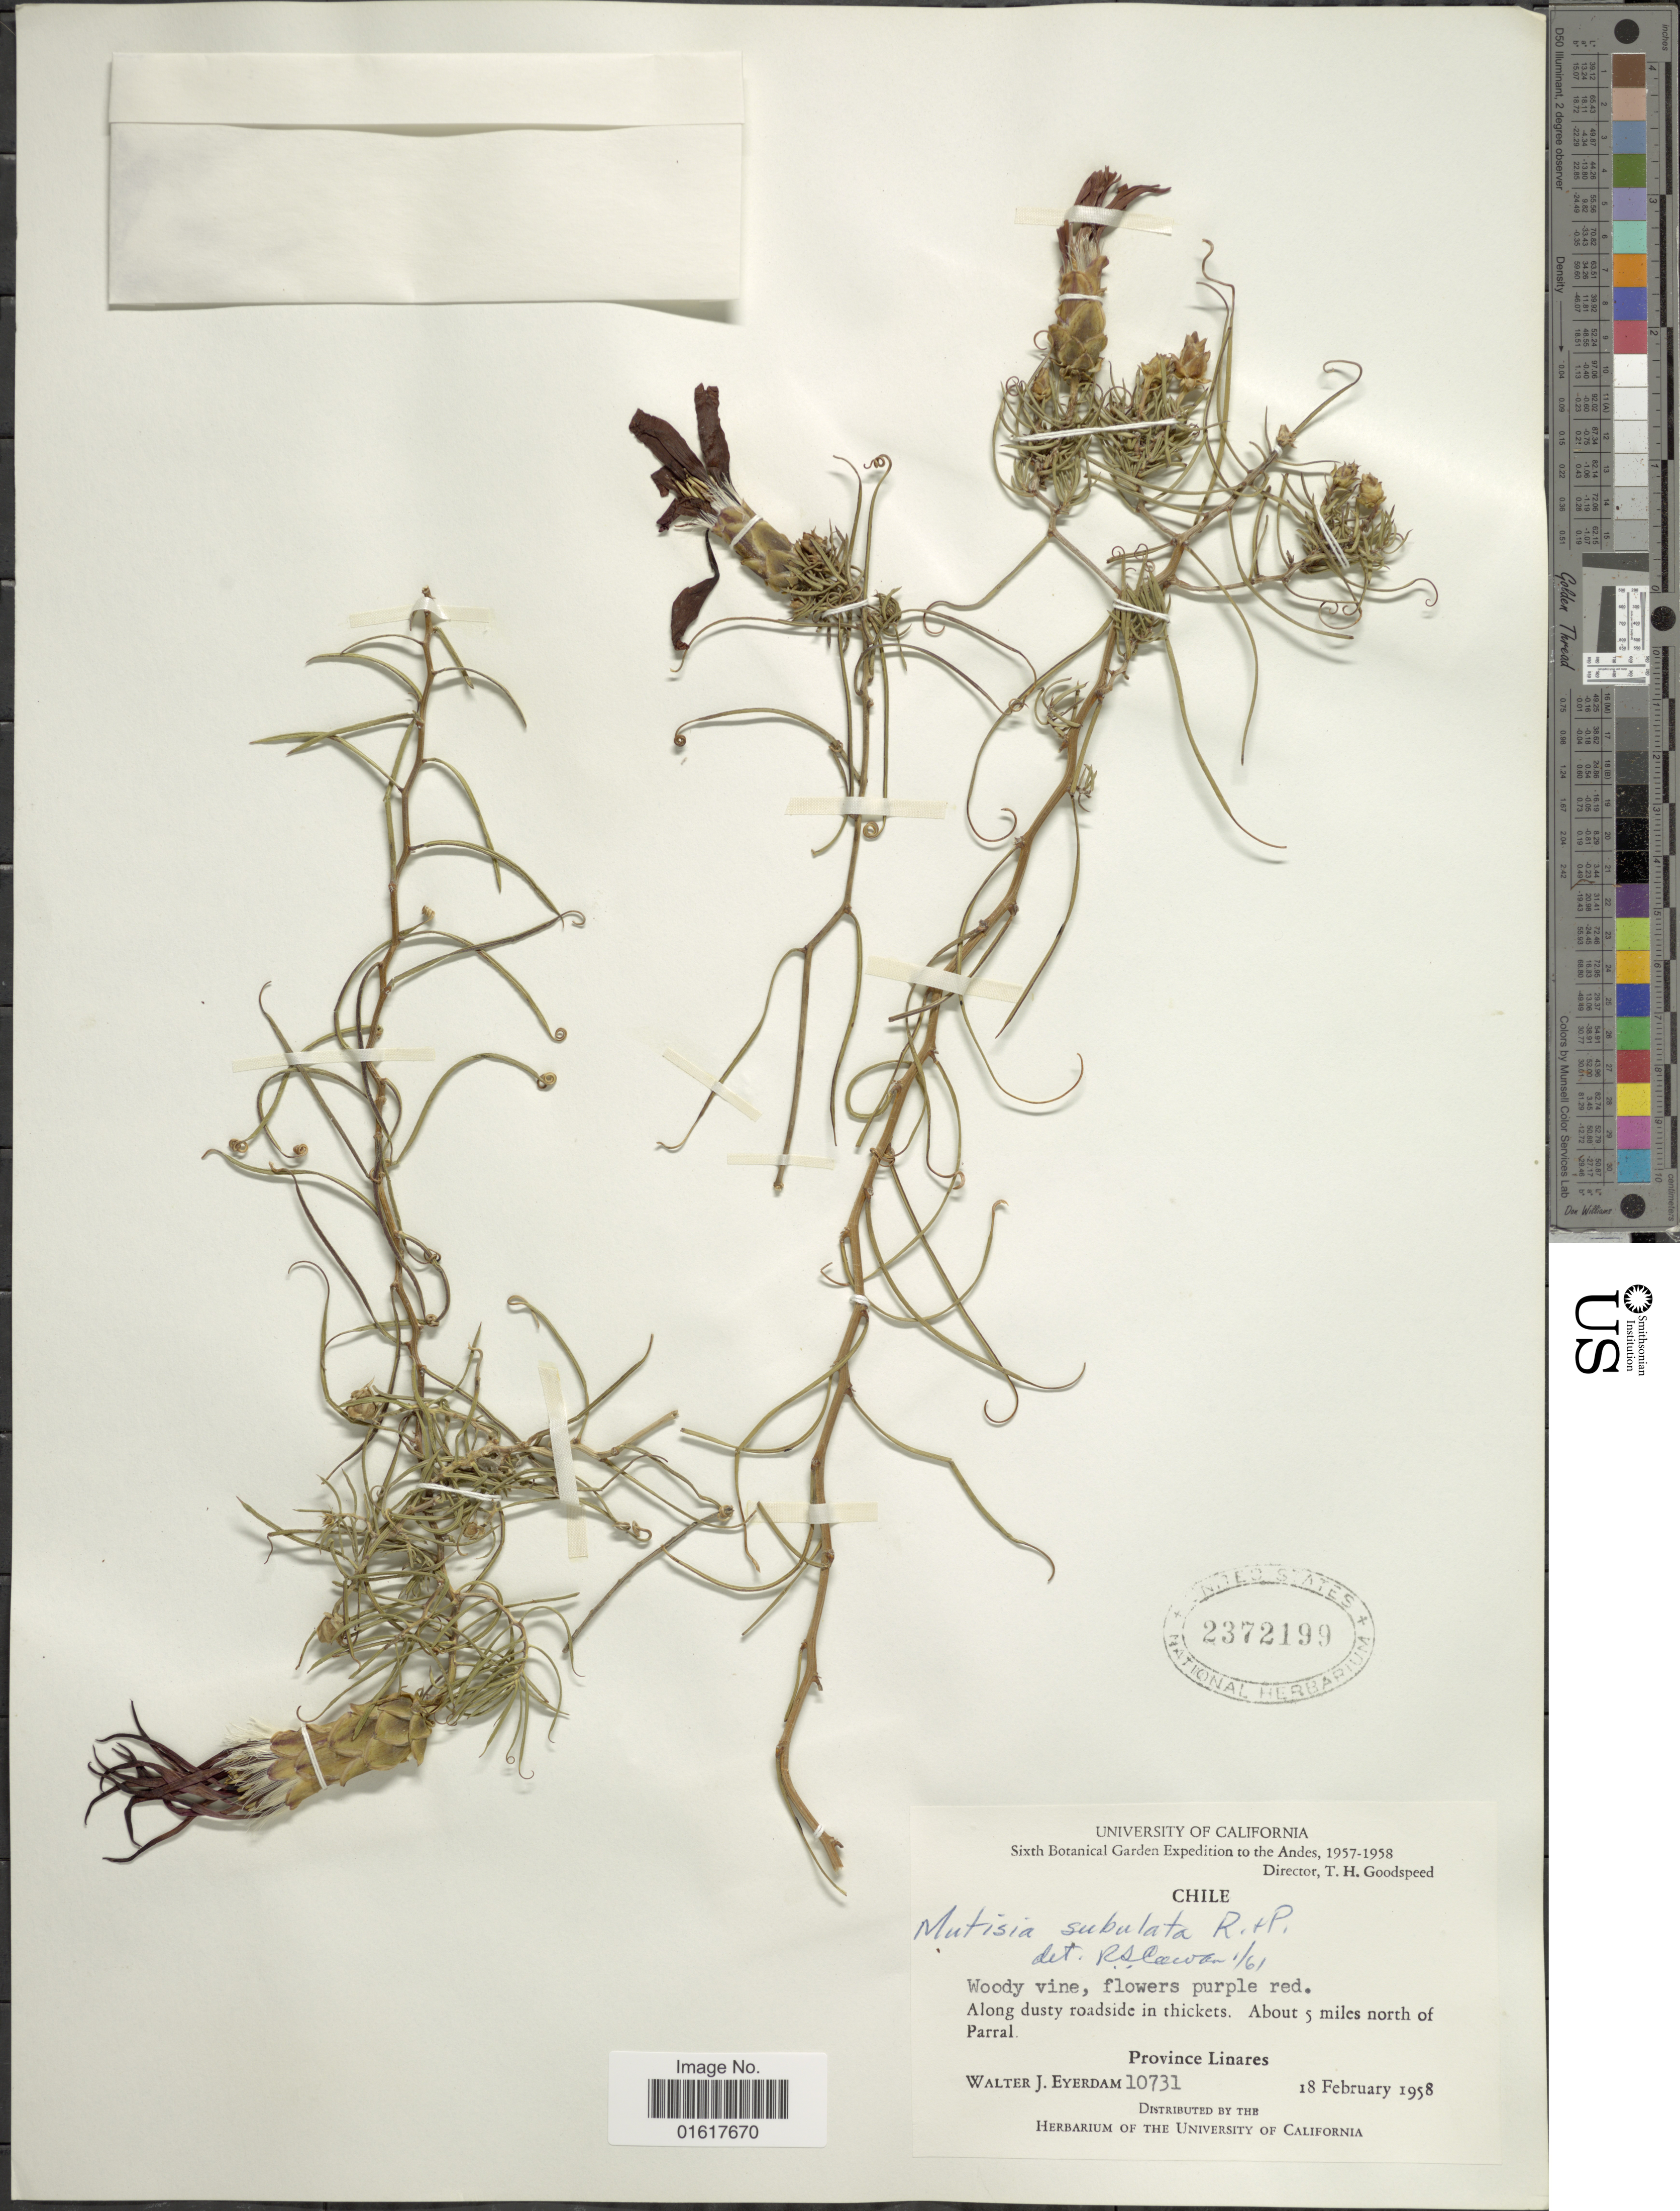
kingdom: Plantae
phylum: Tracheophyta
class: Magnoliopsida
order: Asterales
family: Asteraceae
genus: Mutisia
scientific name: Mutisia subulata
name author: Ruiz & Pav.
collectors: W. J. Eyerdam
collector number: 10731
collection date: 1958-02-18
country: Chile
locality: Andes. Along dusty roadside in thickets. About 5 miles 5 miles north of Parral. Province Linares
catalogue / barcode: US 2372199